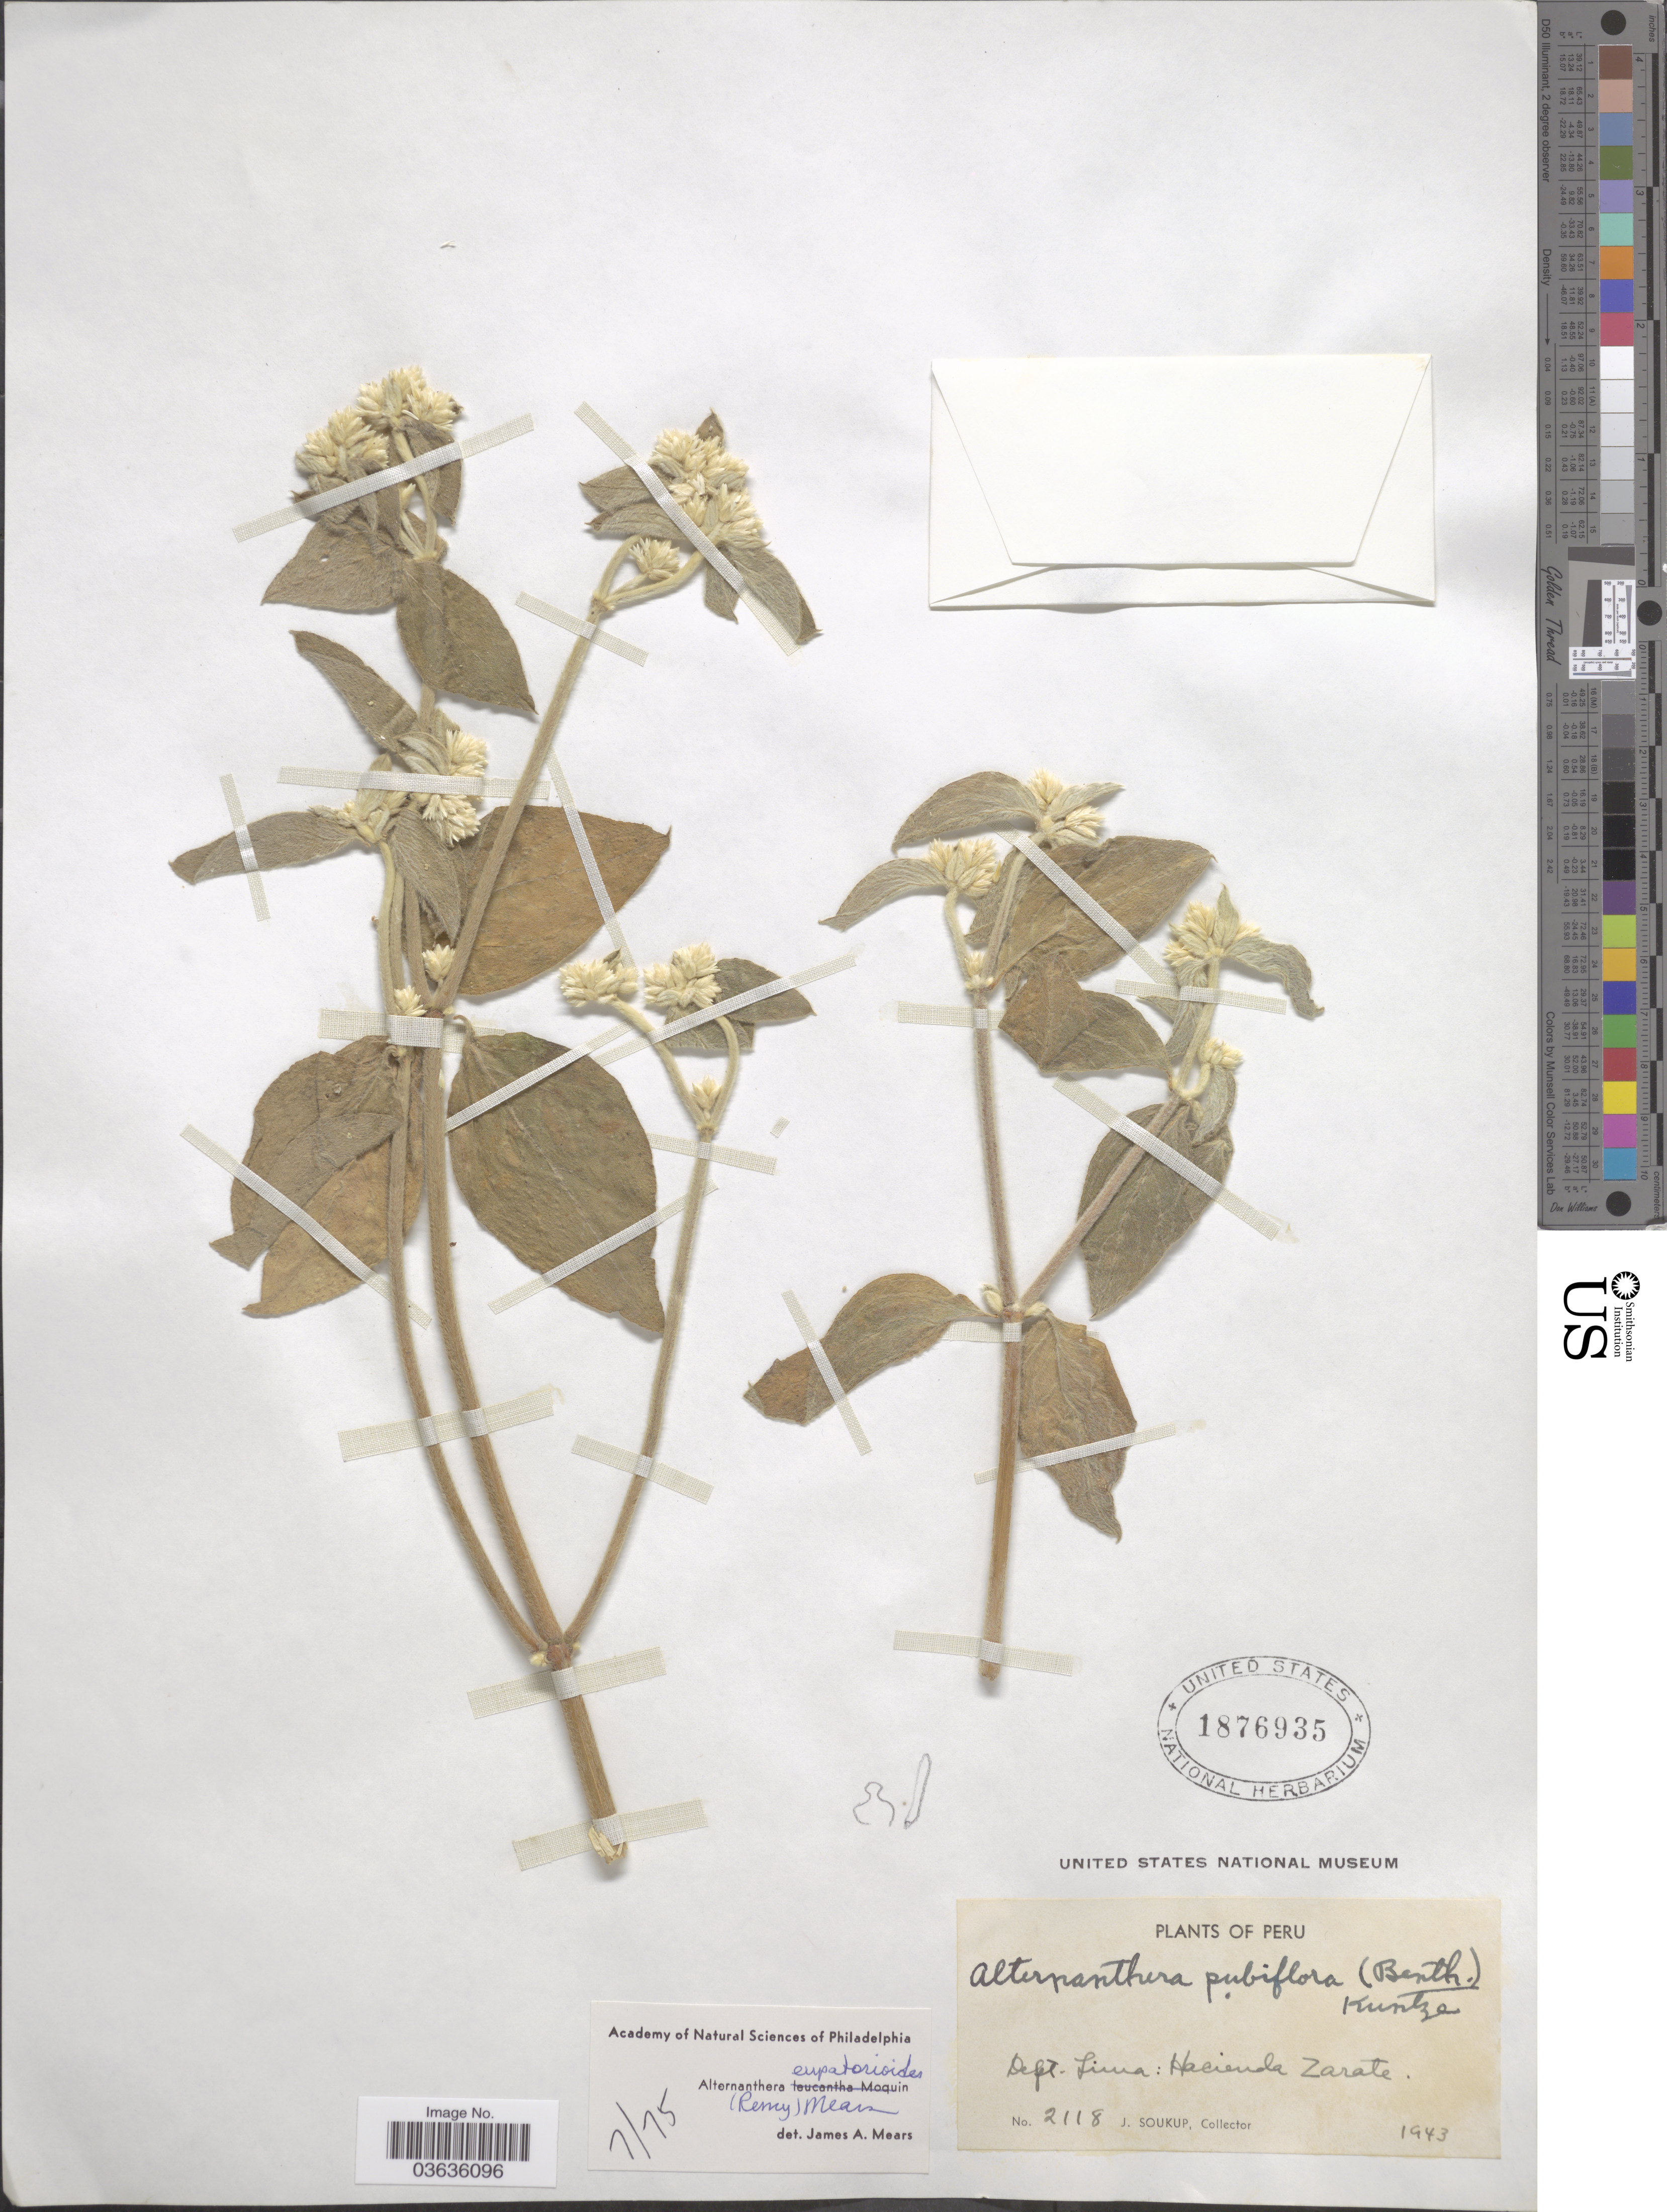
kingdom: Plantae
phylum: Tracheophyta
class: Magnoliopsida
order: Caryophyllales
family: Amaranthaceae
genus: Alternanthera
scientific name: Alternanthera eupatorioides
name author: Remy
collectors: J. Soukup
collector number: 2118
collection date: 1943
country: Peru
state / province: Lima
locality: Dept. Lima: Hacienda Zarate.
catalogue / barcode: US 1876935